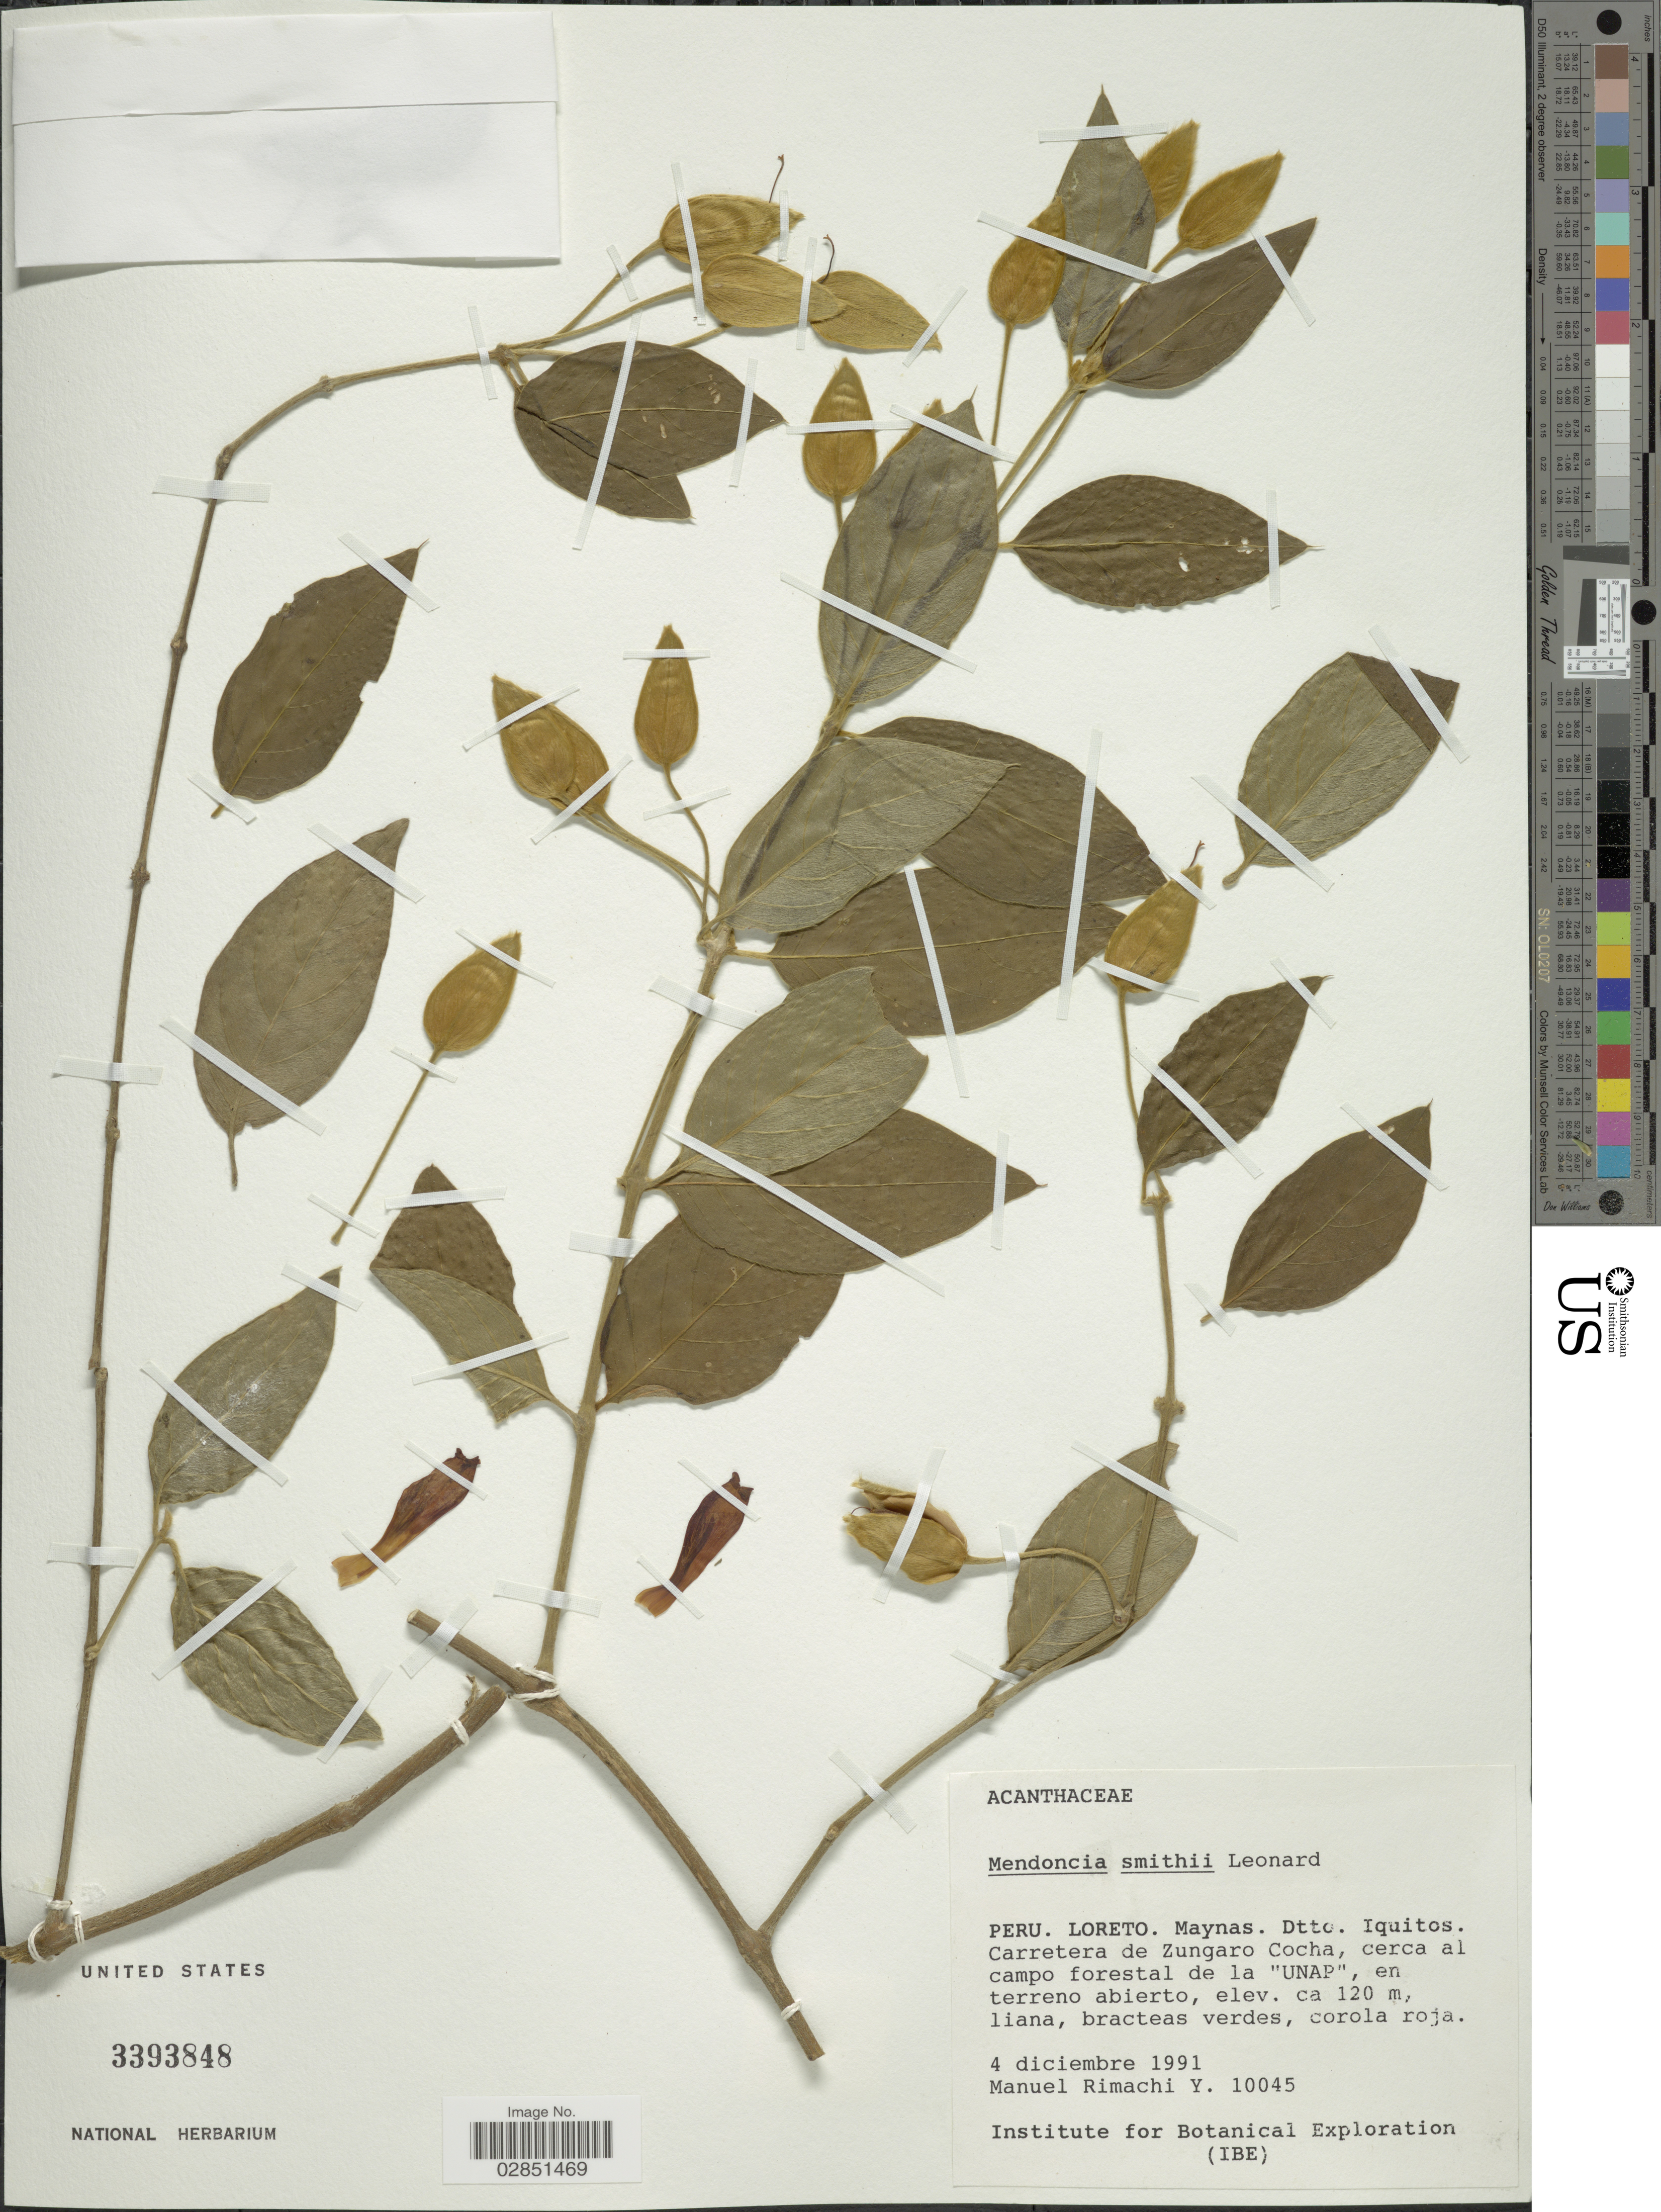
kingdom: Plantae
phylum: Tracheophyta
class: Magnoliopsida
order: Lamiales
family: Acanthaceae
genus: Mendoncia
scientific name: Mendoncia smithii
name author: Leonard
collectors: M. Rimachi Y.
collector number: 10045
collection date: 1991-12-04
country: Peru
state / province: Loreto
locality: Maynas. Dtto. Iquitos. Carretera de Zungaro Cocha, cerca al campo forestal de la "UNAP", en terreno abierto.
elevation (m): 120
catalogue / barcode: US 3393848